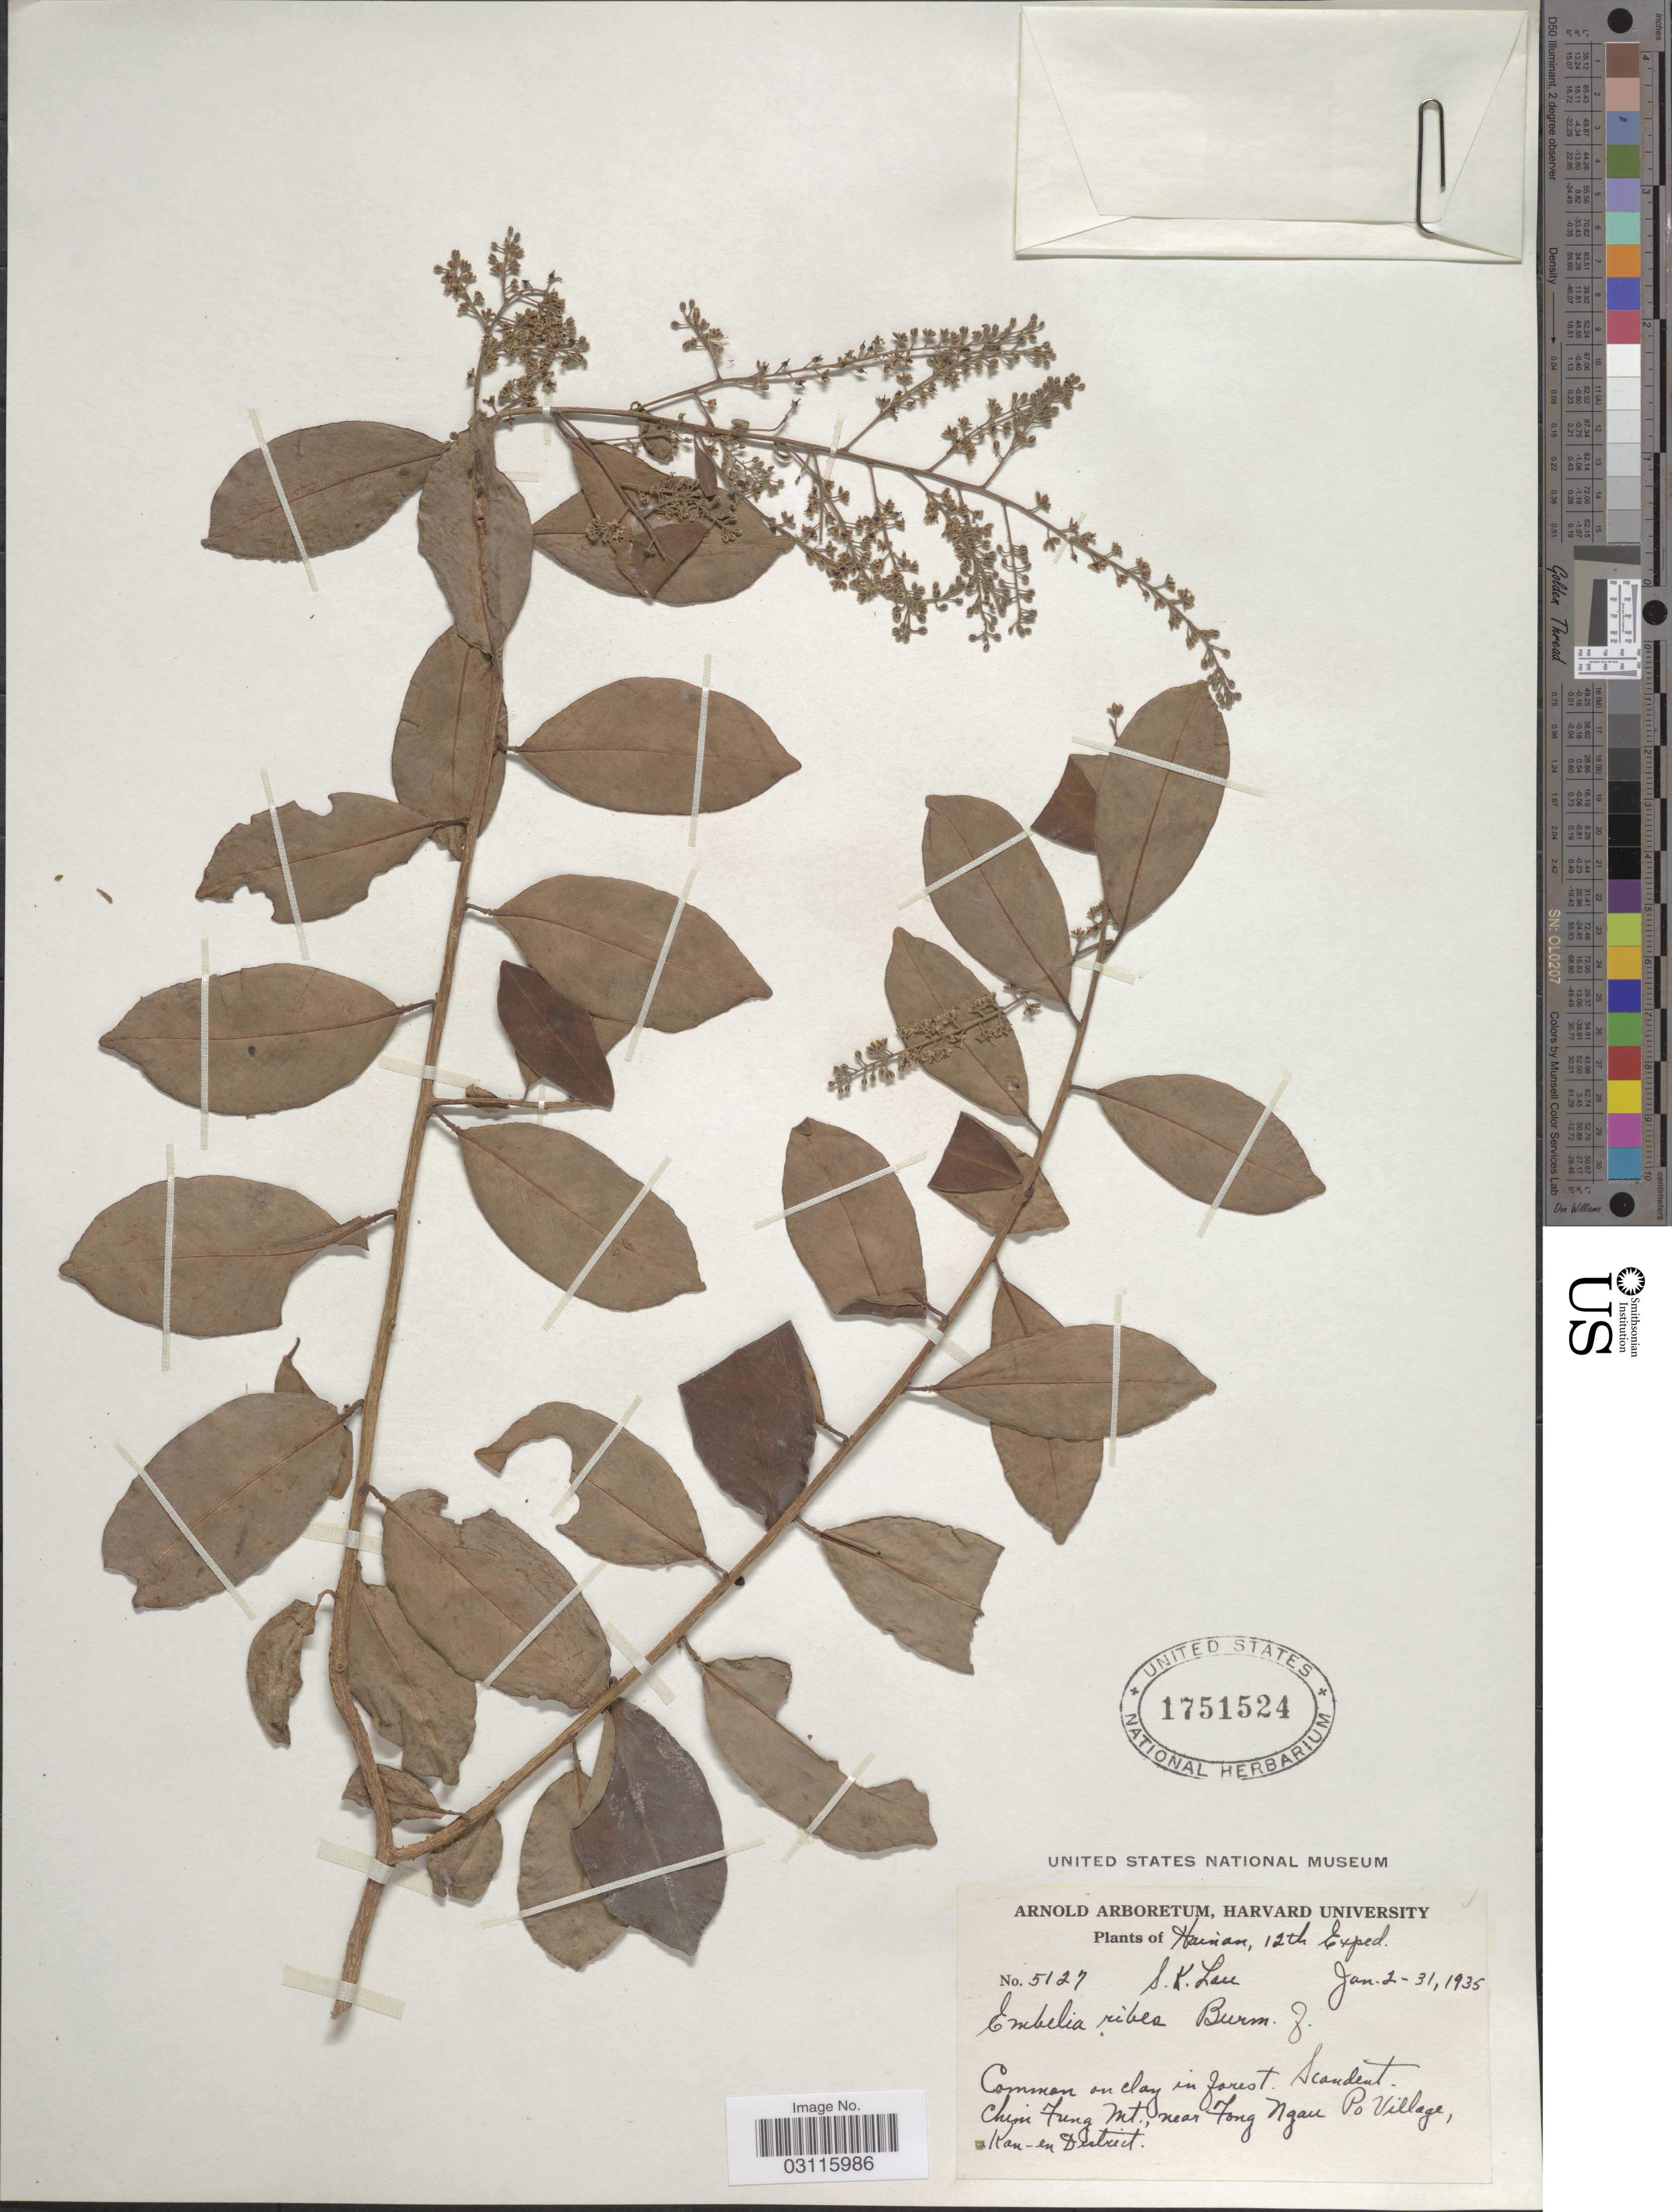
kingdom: Plantae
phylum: Tracheophyta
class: Magnoliopsida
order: Ericales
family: Primulaceae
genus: Embelia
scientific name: Embelia ribes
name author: Burm. f.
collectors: S. K. Lau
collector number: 5127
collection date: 1935-01-02/1935-01-31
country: China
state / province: Hainan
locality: Chin Fung Mt., near Fong Ngau Po Village, Kan-en District.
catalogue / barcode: US 1751524